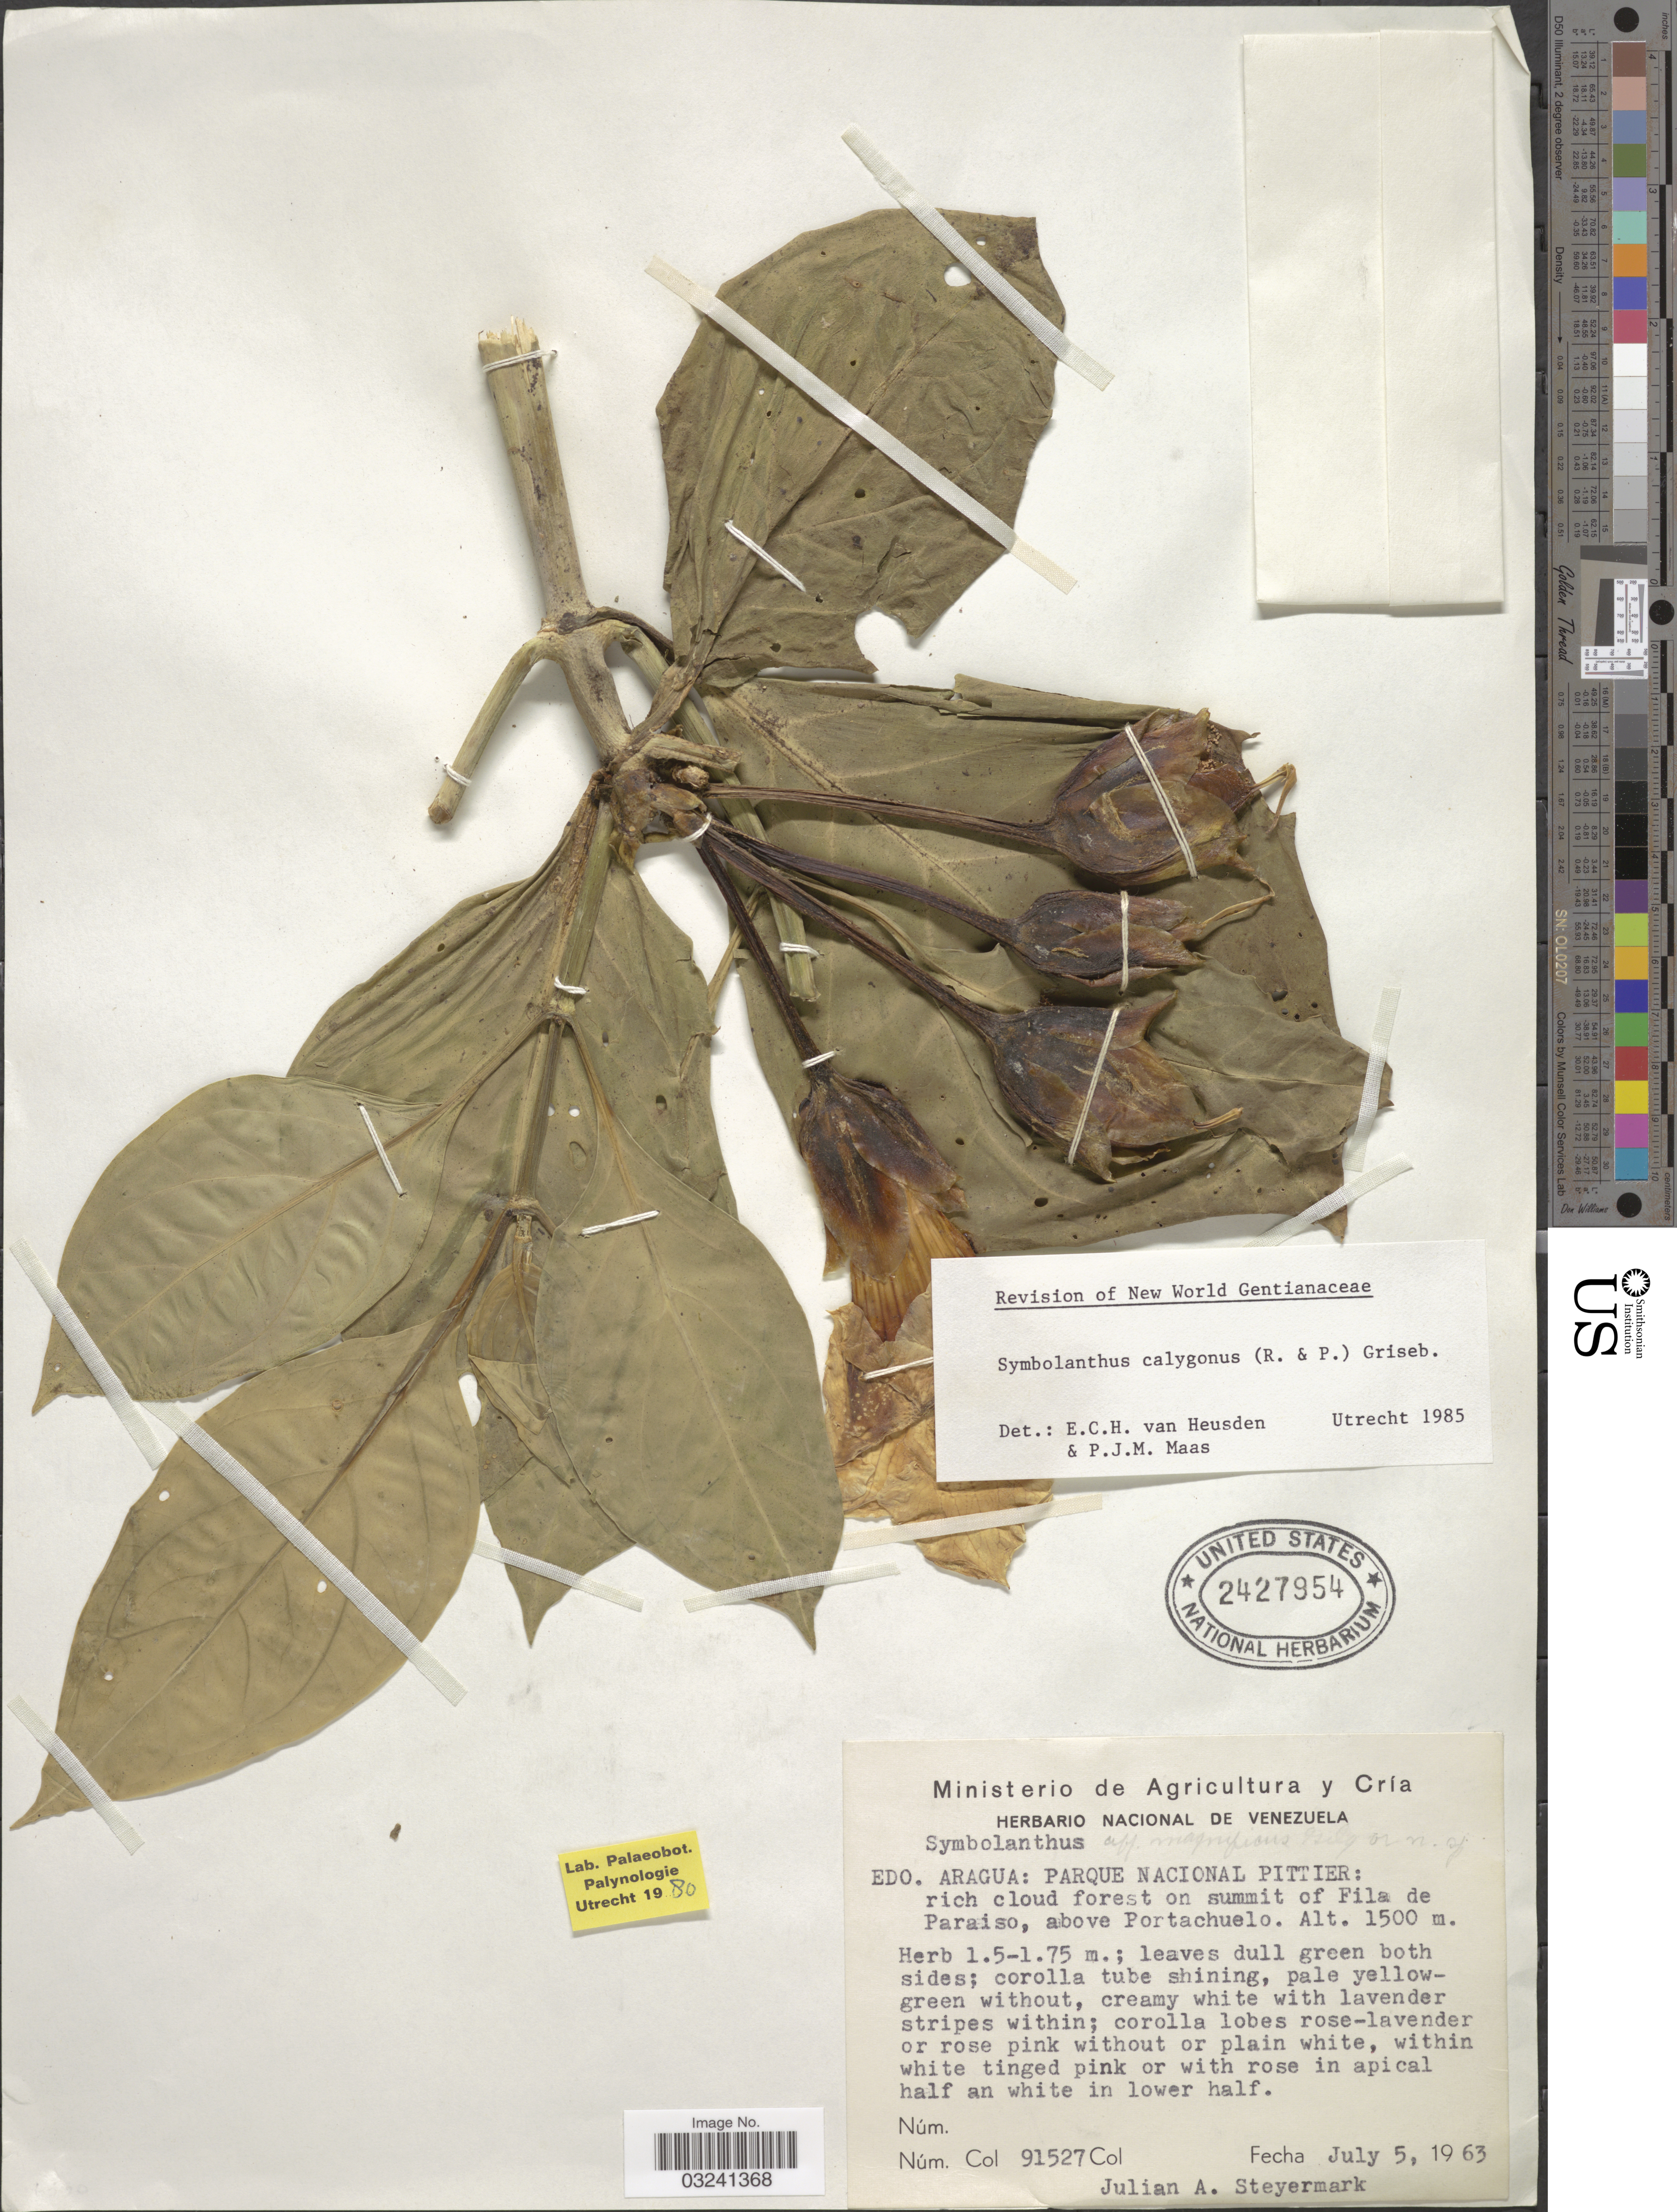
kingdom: Plantae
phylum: Tracheophyta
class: Magnoliopsida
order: Gentianales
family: Gentianaceae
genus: Symbolanthus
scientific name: Symbolanthus calygonus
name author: (Ruiz & Pav.) Griseb. ex Gilg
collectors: J. Steyermark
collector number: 91527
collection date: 1963-07-05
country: Venezuela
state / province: Aragua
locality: Parque Nacional Pittier: rich cloud forest on summit of Fila de Paraiso, above Portachuelo.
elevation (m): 1500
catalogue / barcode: US 2427954